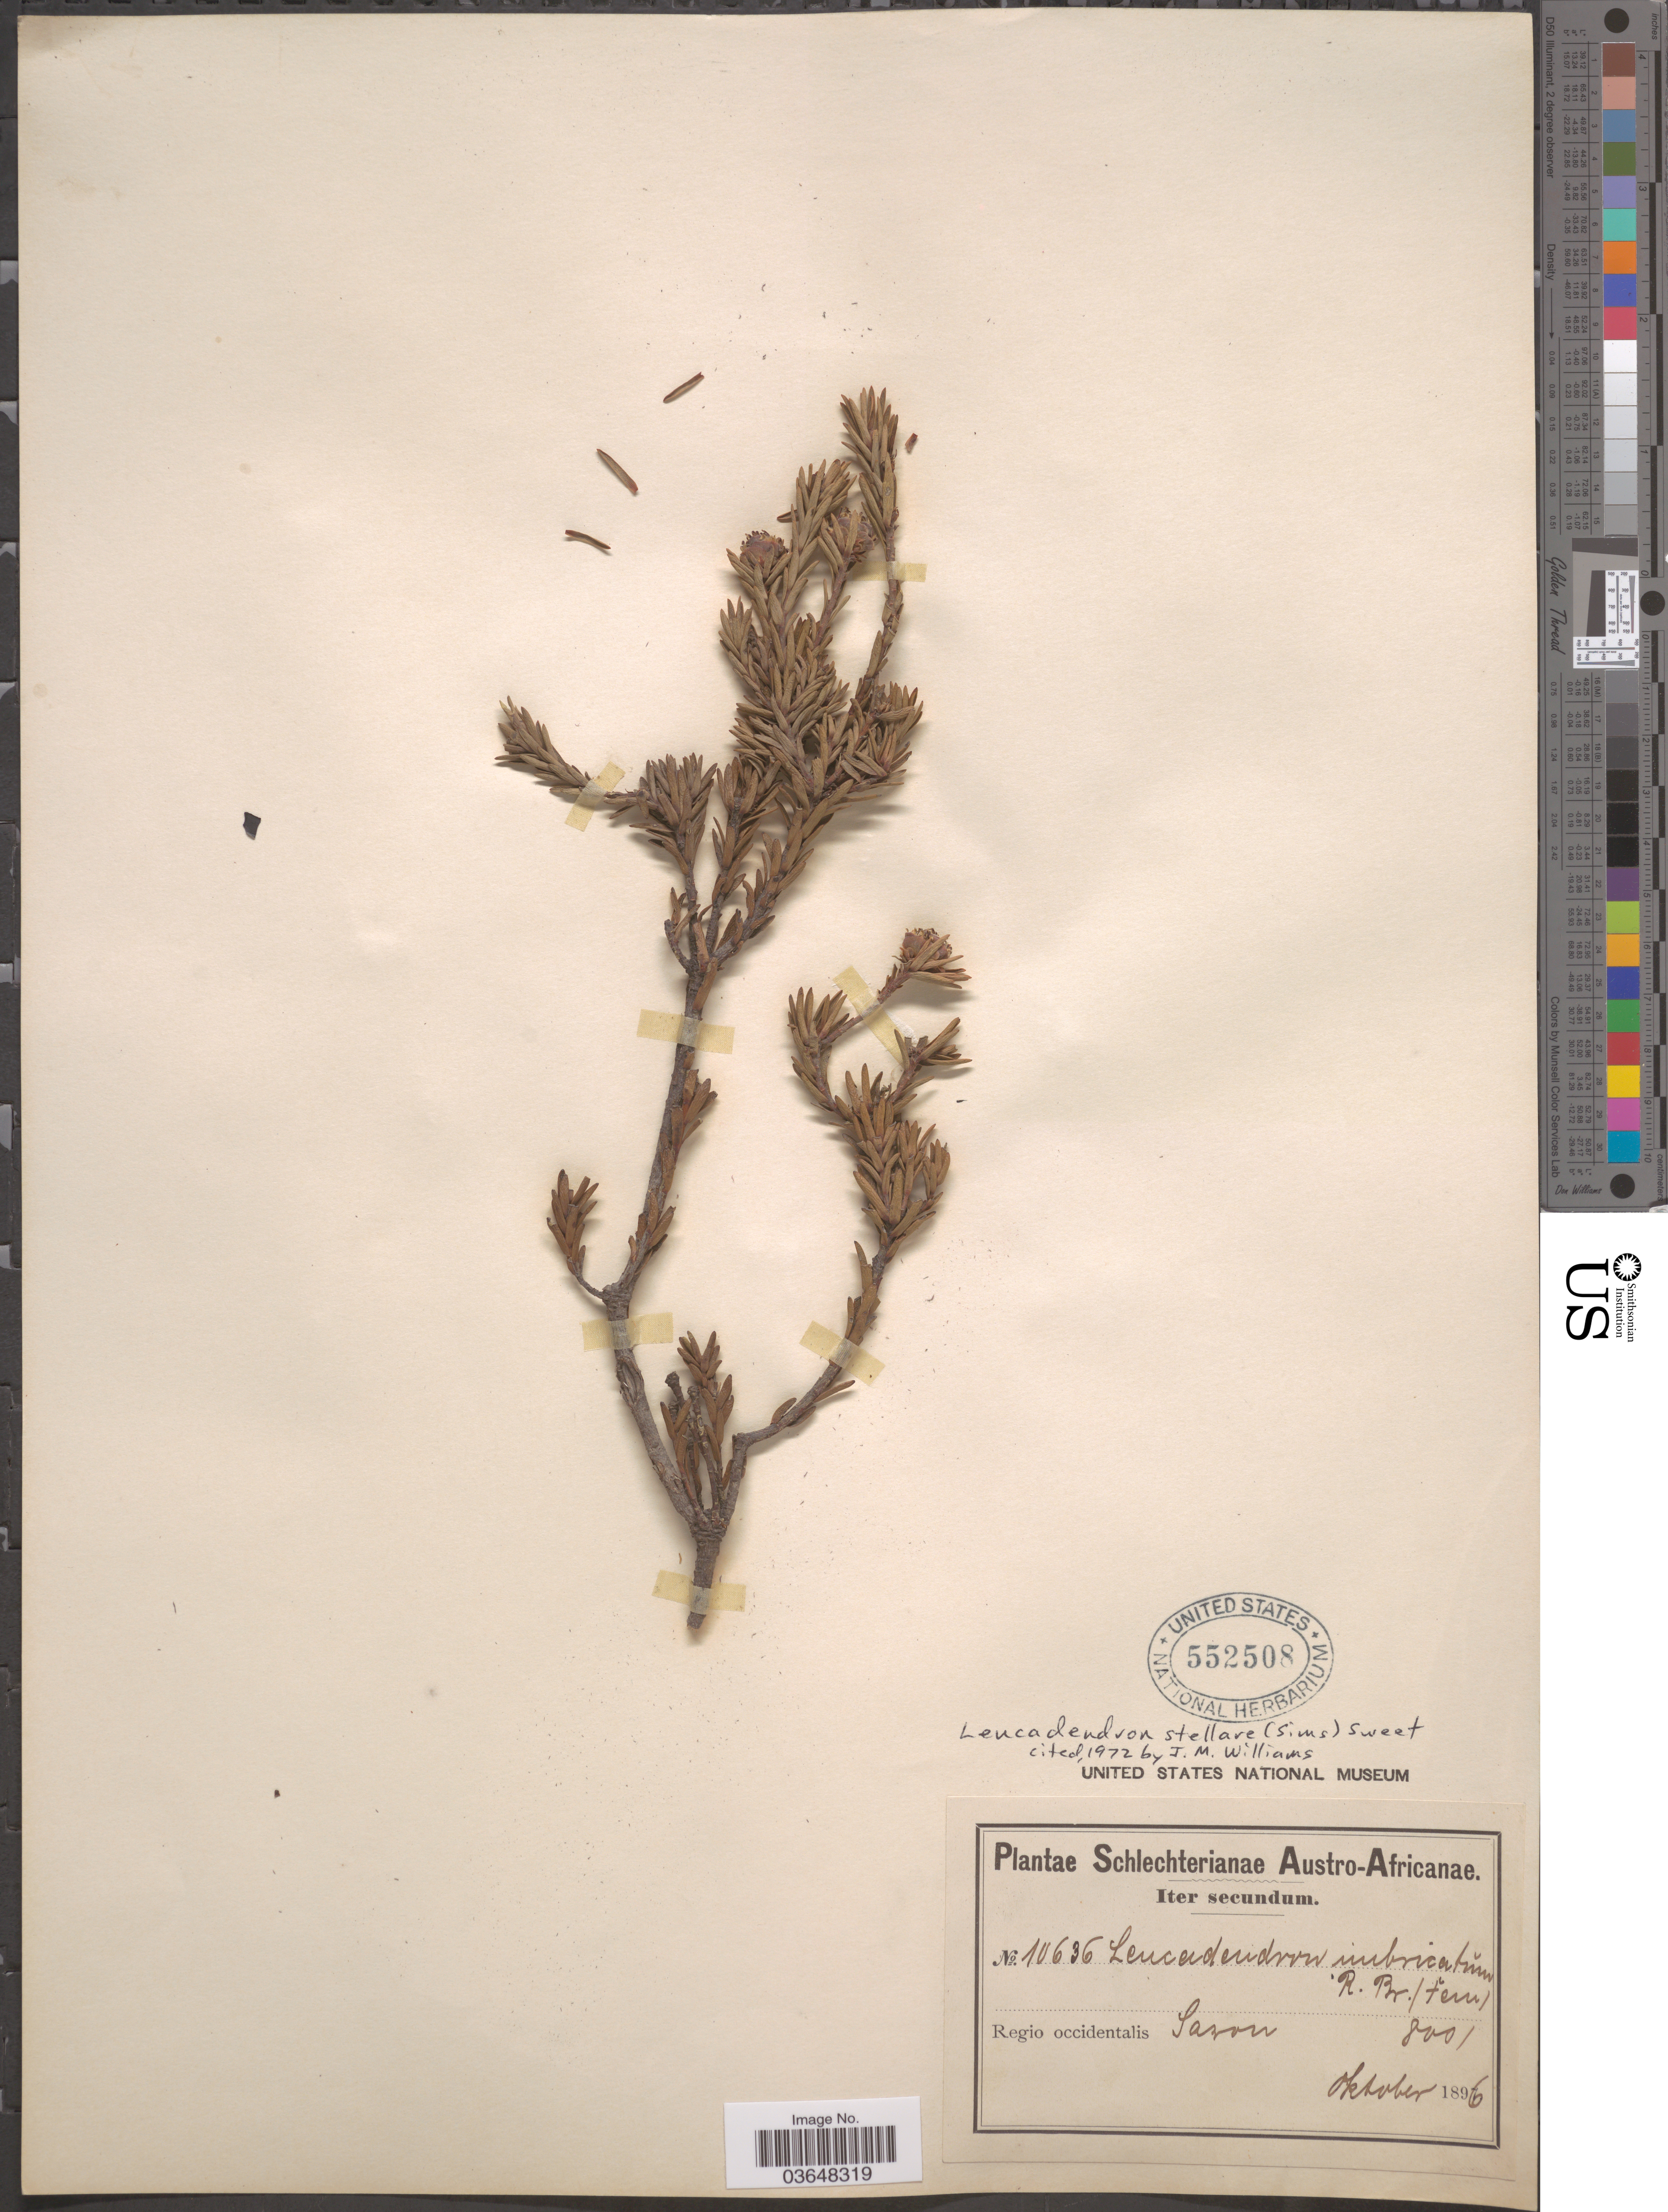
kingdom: Plantae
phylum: Tracheophyta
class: Magnoliopsida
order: Proteales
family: Proteaceae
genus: Leucadendron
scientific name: Leucadendron stellare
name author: Sweet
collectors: Schlechter, --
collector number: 10636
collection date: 1896-10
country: South Africa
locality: Austro-Africanæ. Regio occidentalis Saron.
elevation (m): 244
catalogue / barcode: US 552508